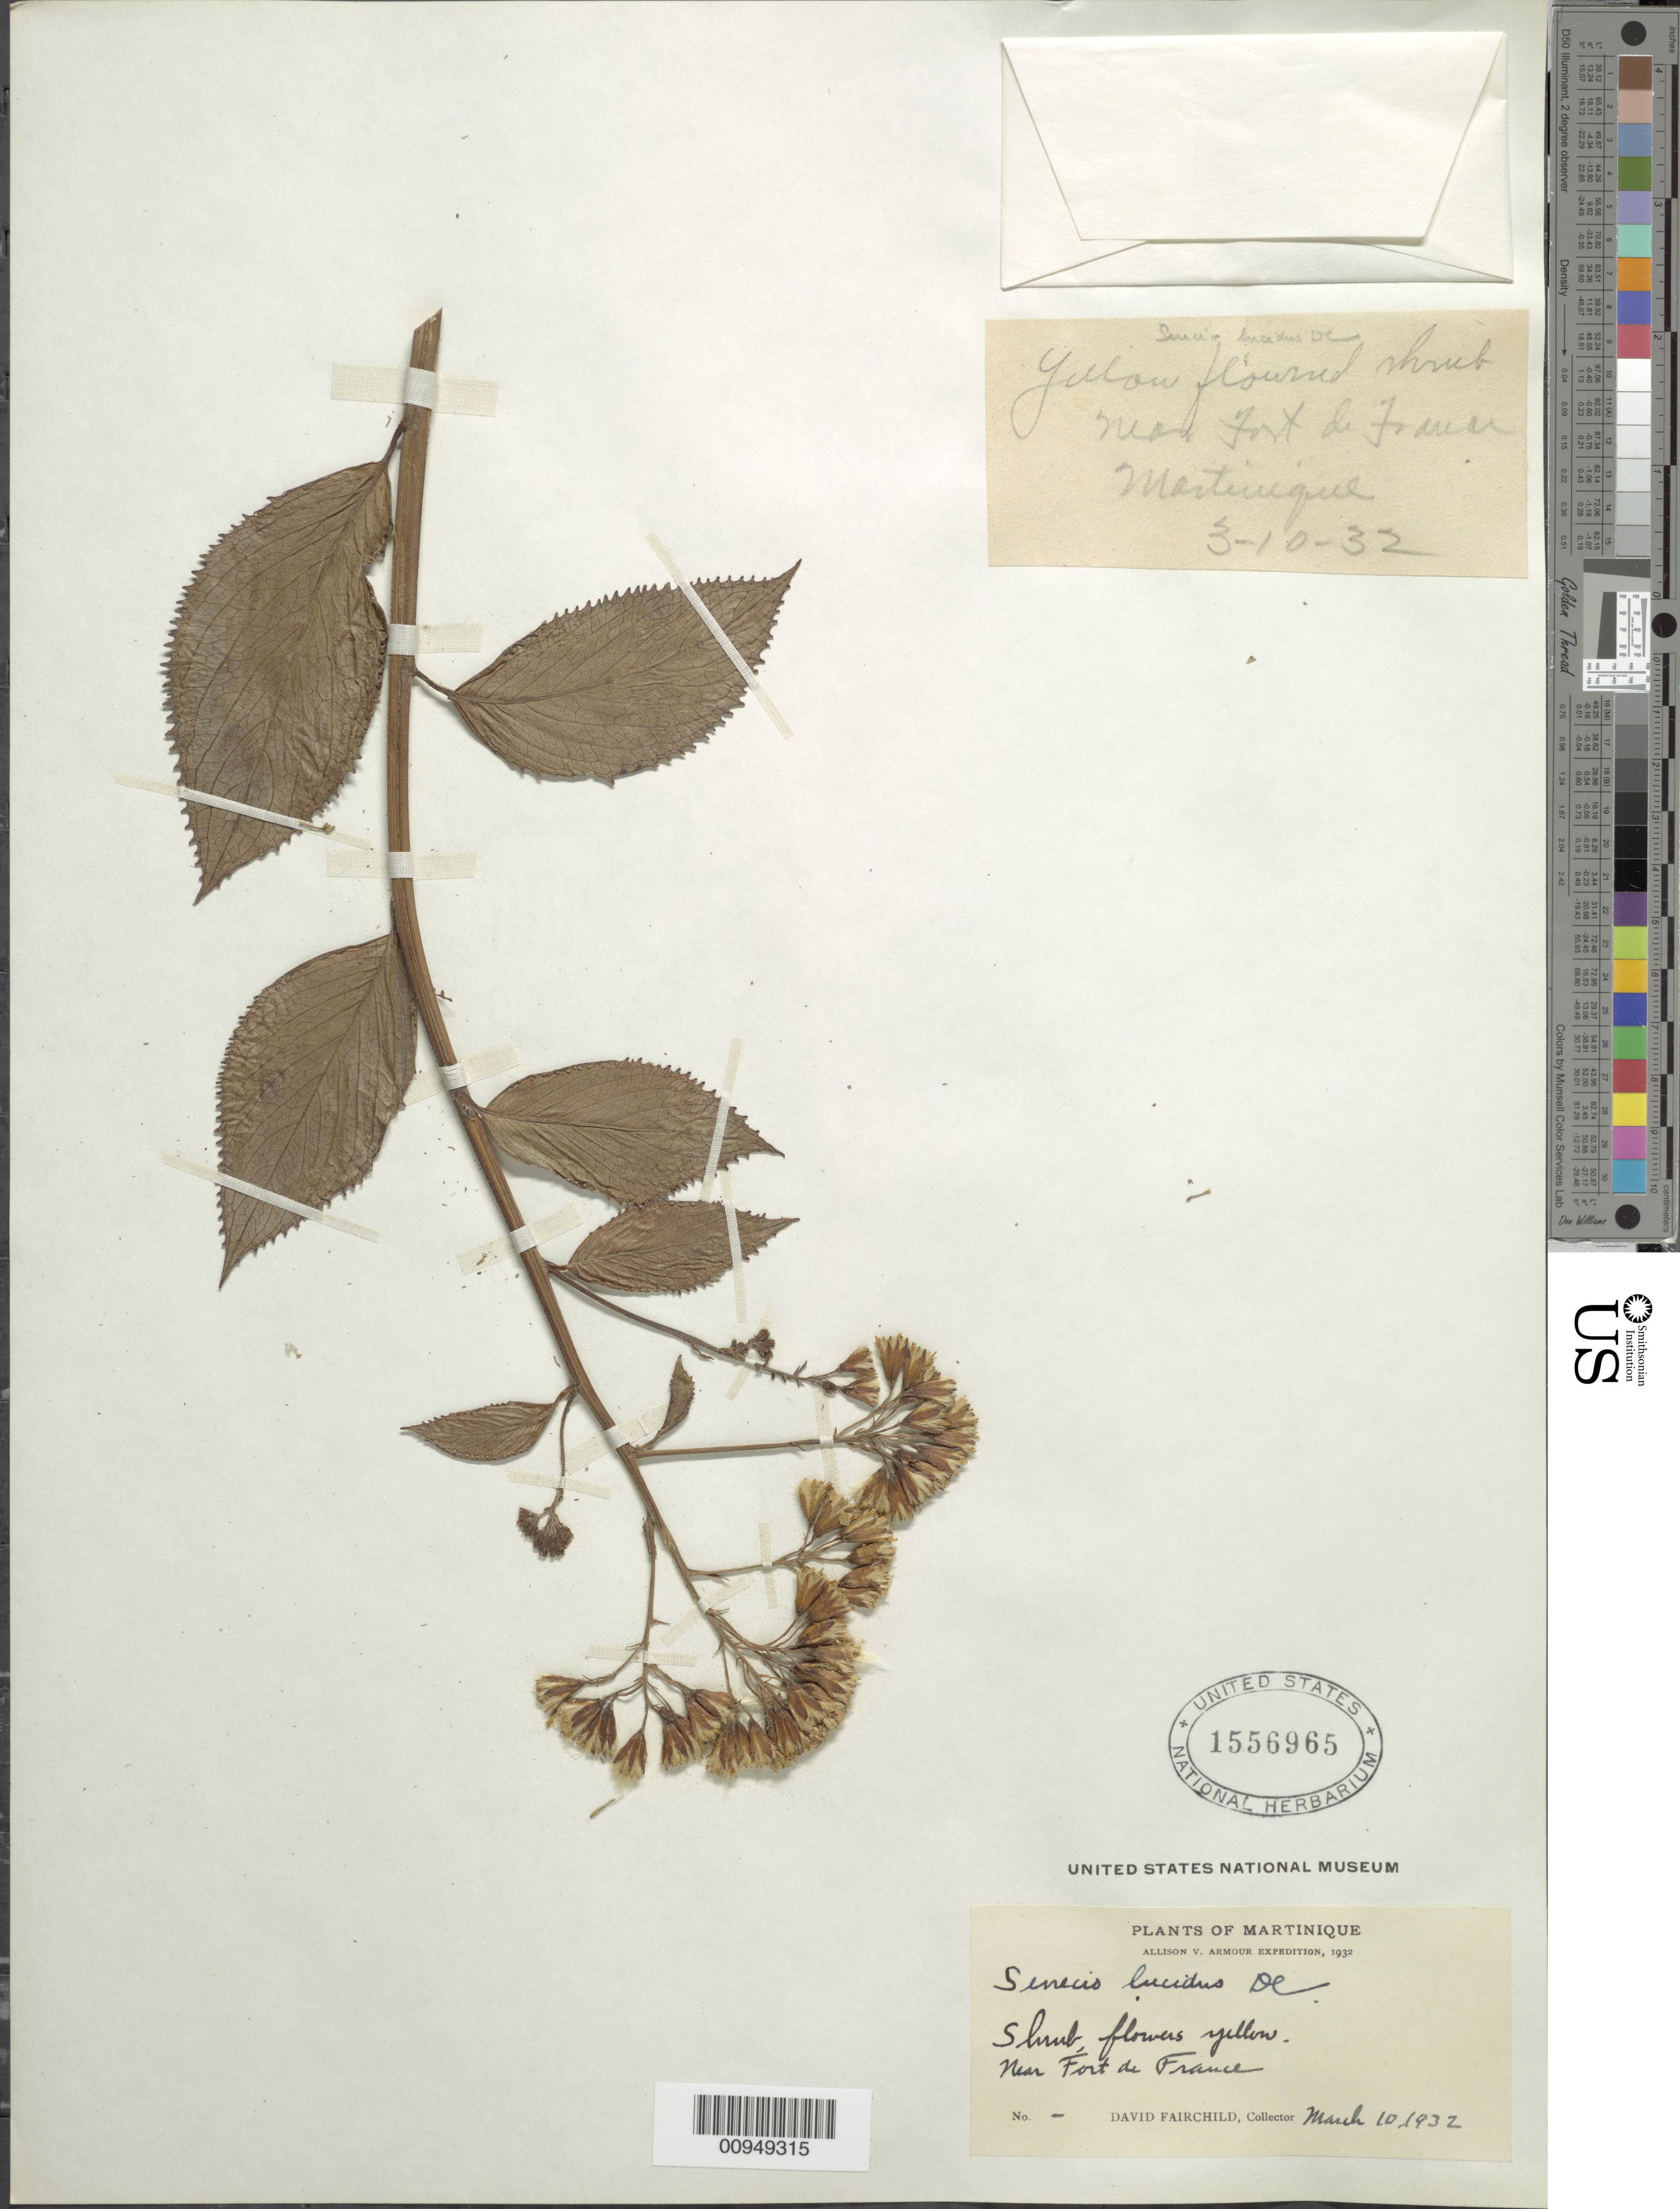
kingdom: Plantae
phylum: Tracheophyta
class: Magnoliopsida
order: Asterales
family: Asteraceae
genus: Senecio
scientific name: Senecio lucidus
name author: (Sw.) DC.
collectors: D. Fairchild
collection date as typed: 10 Mar 1932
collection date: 1932-03-10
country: Martinique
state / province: Fort-de-France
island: Martinique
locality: Near Fort de France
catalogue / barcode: US 1556965